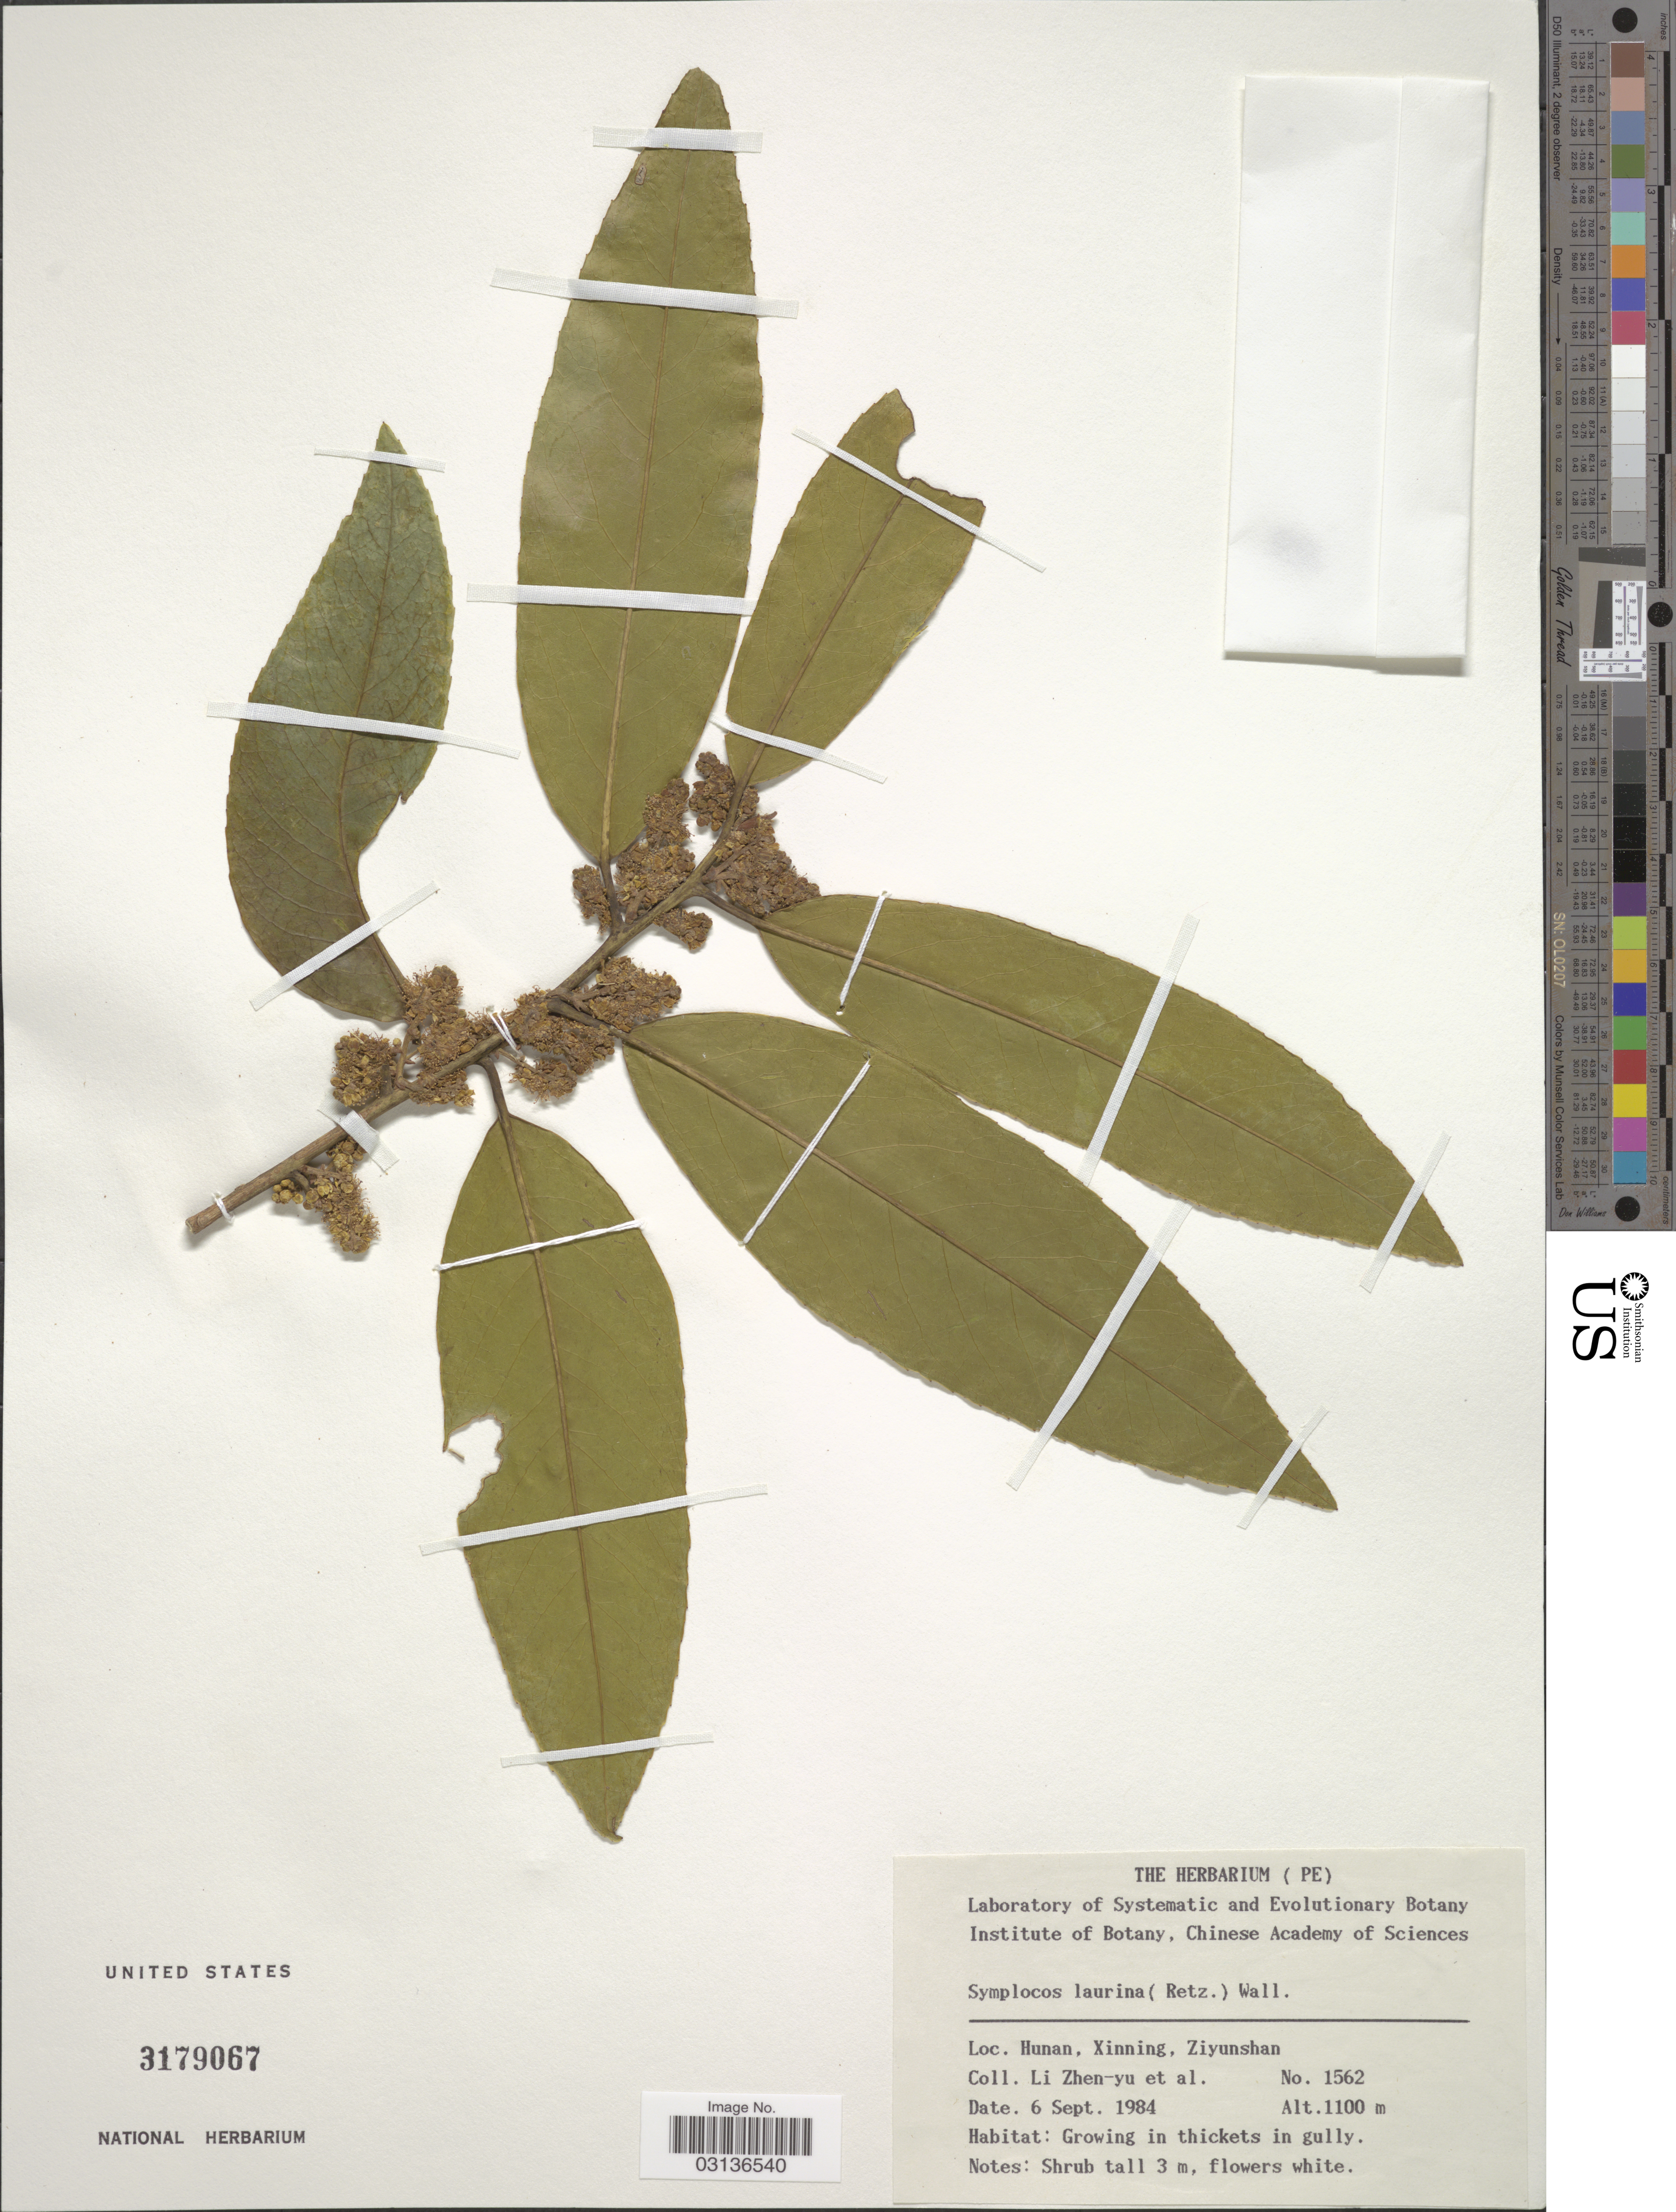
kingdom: Plantae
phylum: Tracheophyta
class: Magnoliopsida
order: Ericales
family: Symplocaceae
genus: Symplocos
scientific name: Symplocos cochinchinensis subsp. laurina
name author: (Retz.) Noot.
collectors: Z. Y. Li & et al.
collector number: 1562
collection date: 1984-09-06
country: China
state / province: Hunan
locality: Xinning, Ziyunshan.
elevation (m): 1100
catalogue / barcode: US 3179067